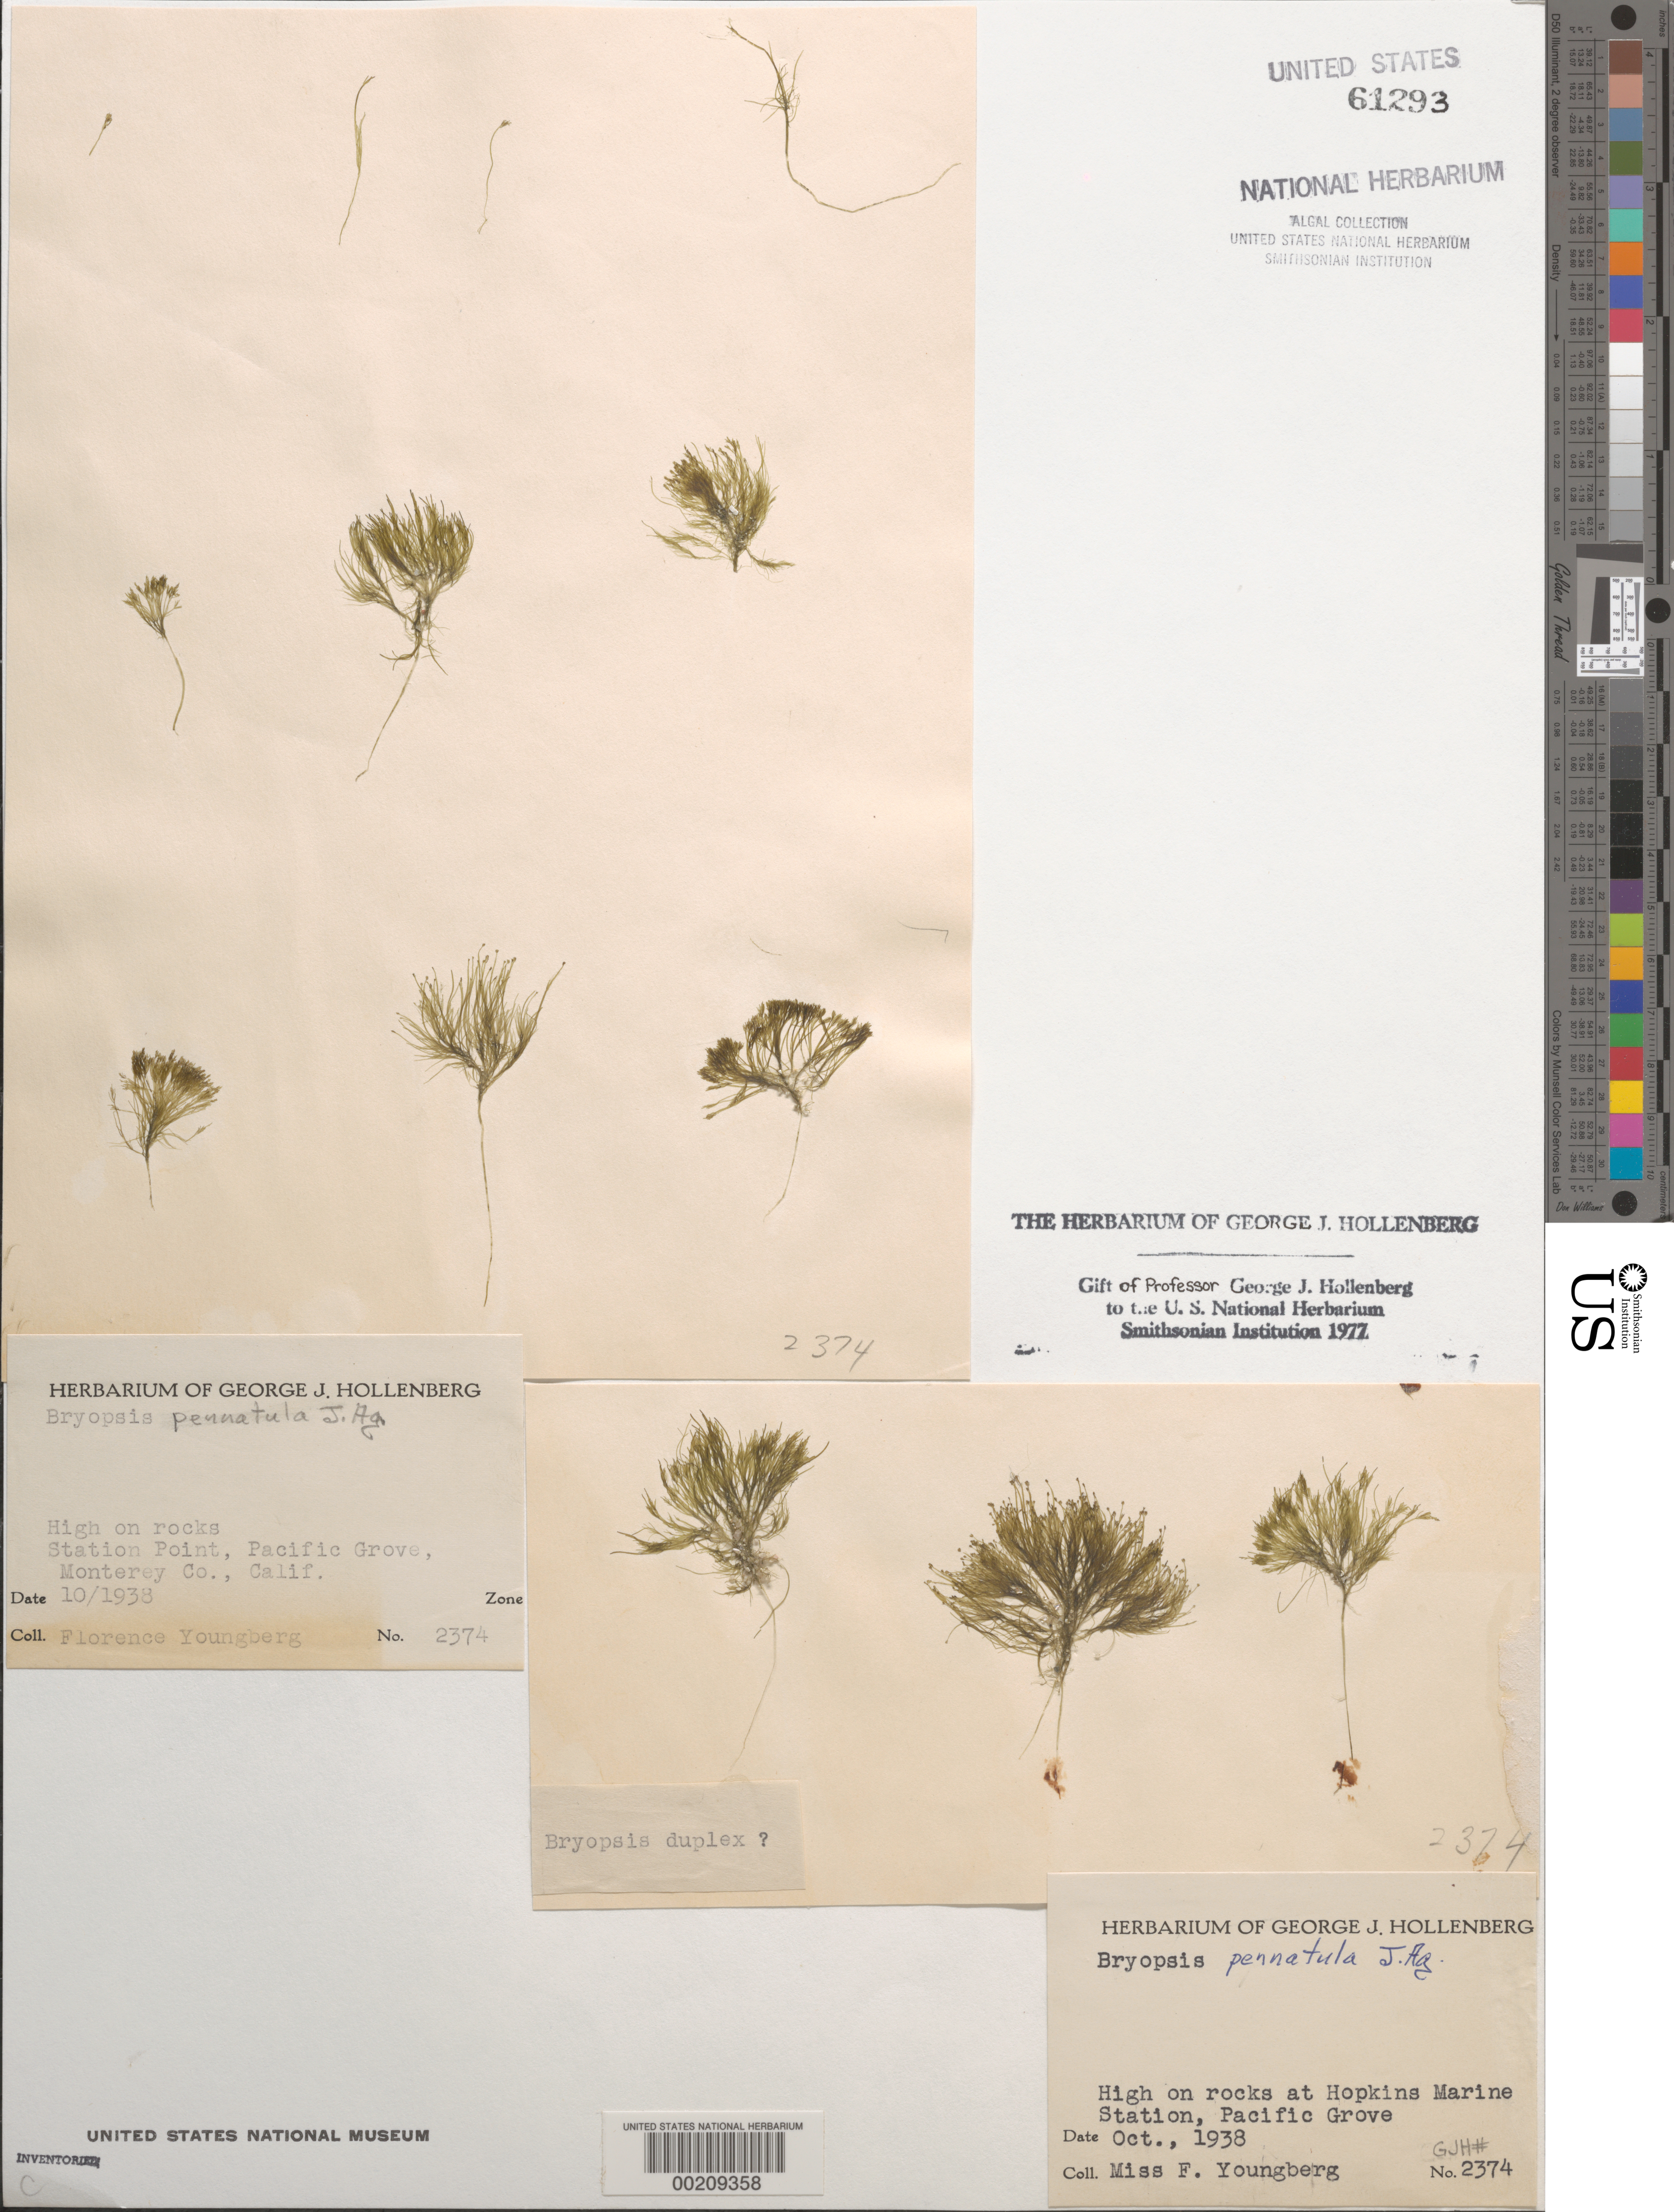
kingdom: Plantae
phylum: Chlorophyta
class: Ulvophyceae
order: Bryopsidales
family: Bryopsidaceae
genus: Bryopsis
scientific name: Bryopsis pennatula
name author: J. Agardh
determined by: Hollenberg, George J.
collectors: F. Youngberg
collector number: GJH 2374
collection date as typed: Oct 1938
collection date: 1938-10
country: United States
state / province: California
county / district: Monterey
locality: Station Point, Pacific Grove, Hopkins Marine Station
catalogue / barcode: US 61293